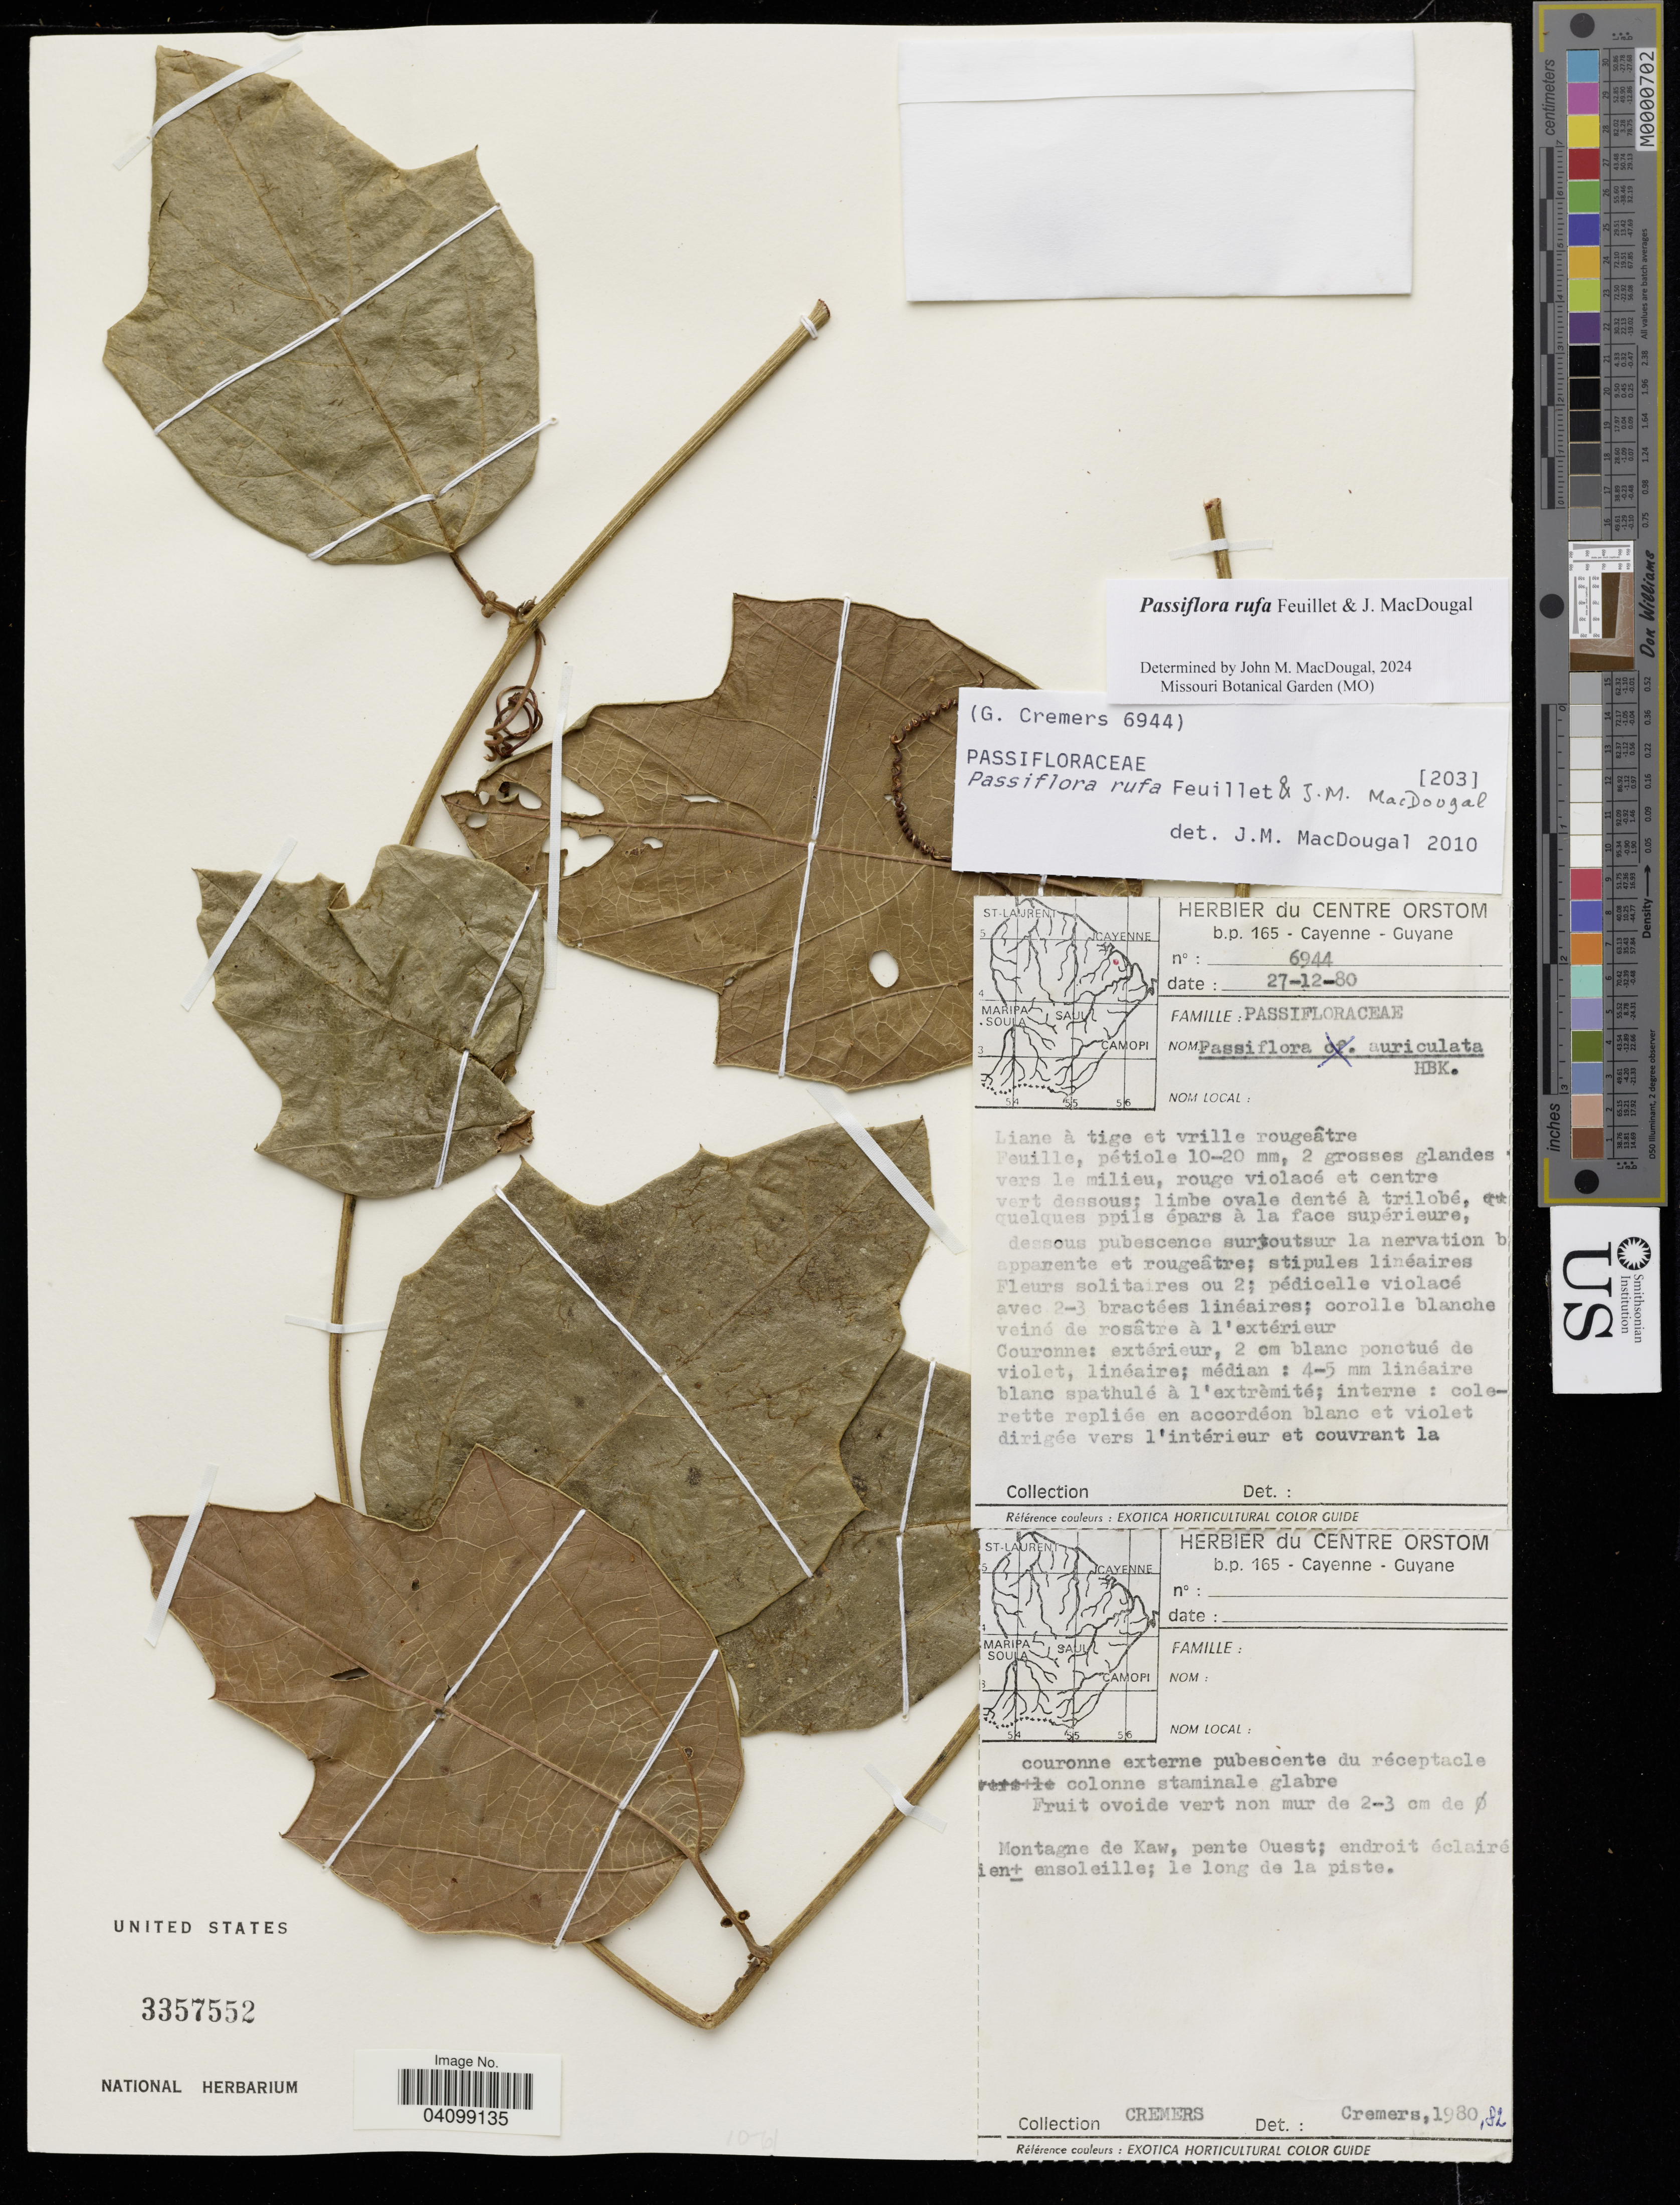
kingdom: Plantae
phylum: Tracheophyta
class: Magnoliopsida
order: Malpighiales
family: Passifloraceae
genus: Passiflora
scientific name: Passiflora rufa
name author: Feuillet & J.M. MacDougal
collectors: Cremers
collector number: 6944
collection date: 1980-12-27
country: French Guiana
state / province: Cayenne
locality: Montagne de Kaw, pente Quest; endroit éclairé i en +/- ensoleille; le long de la piste.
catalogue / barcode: US 3357552